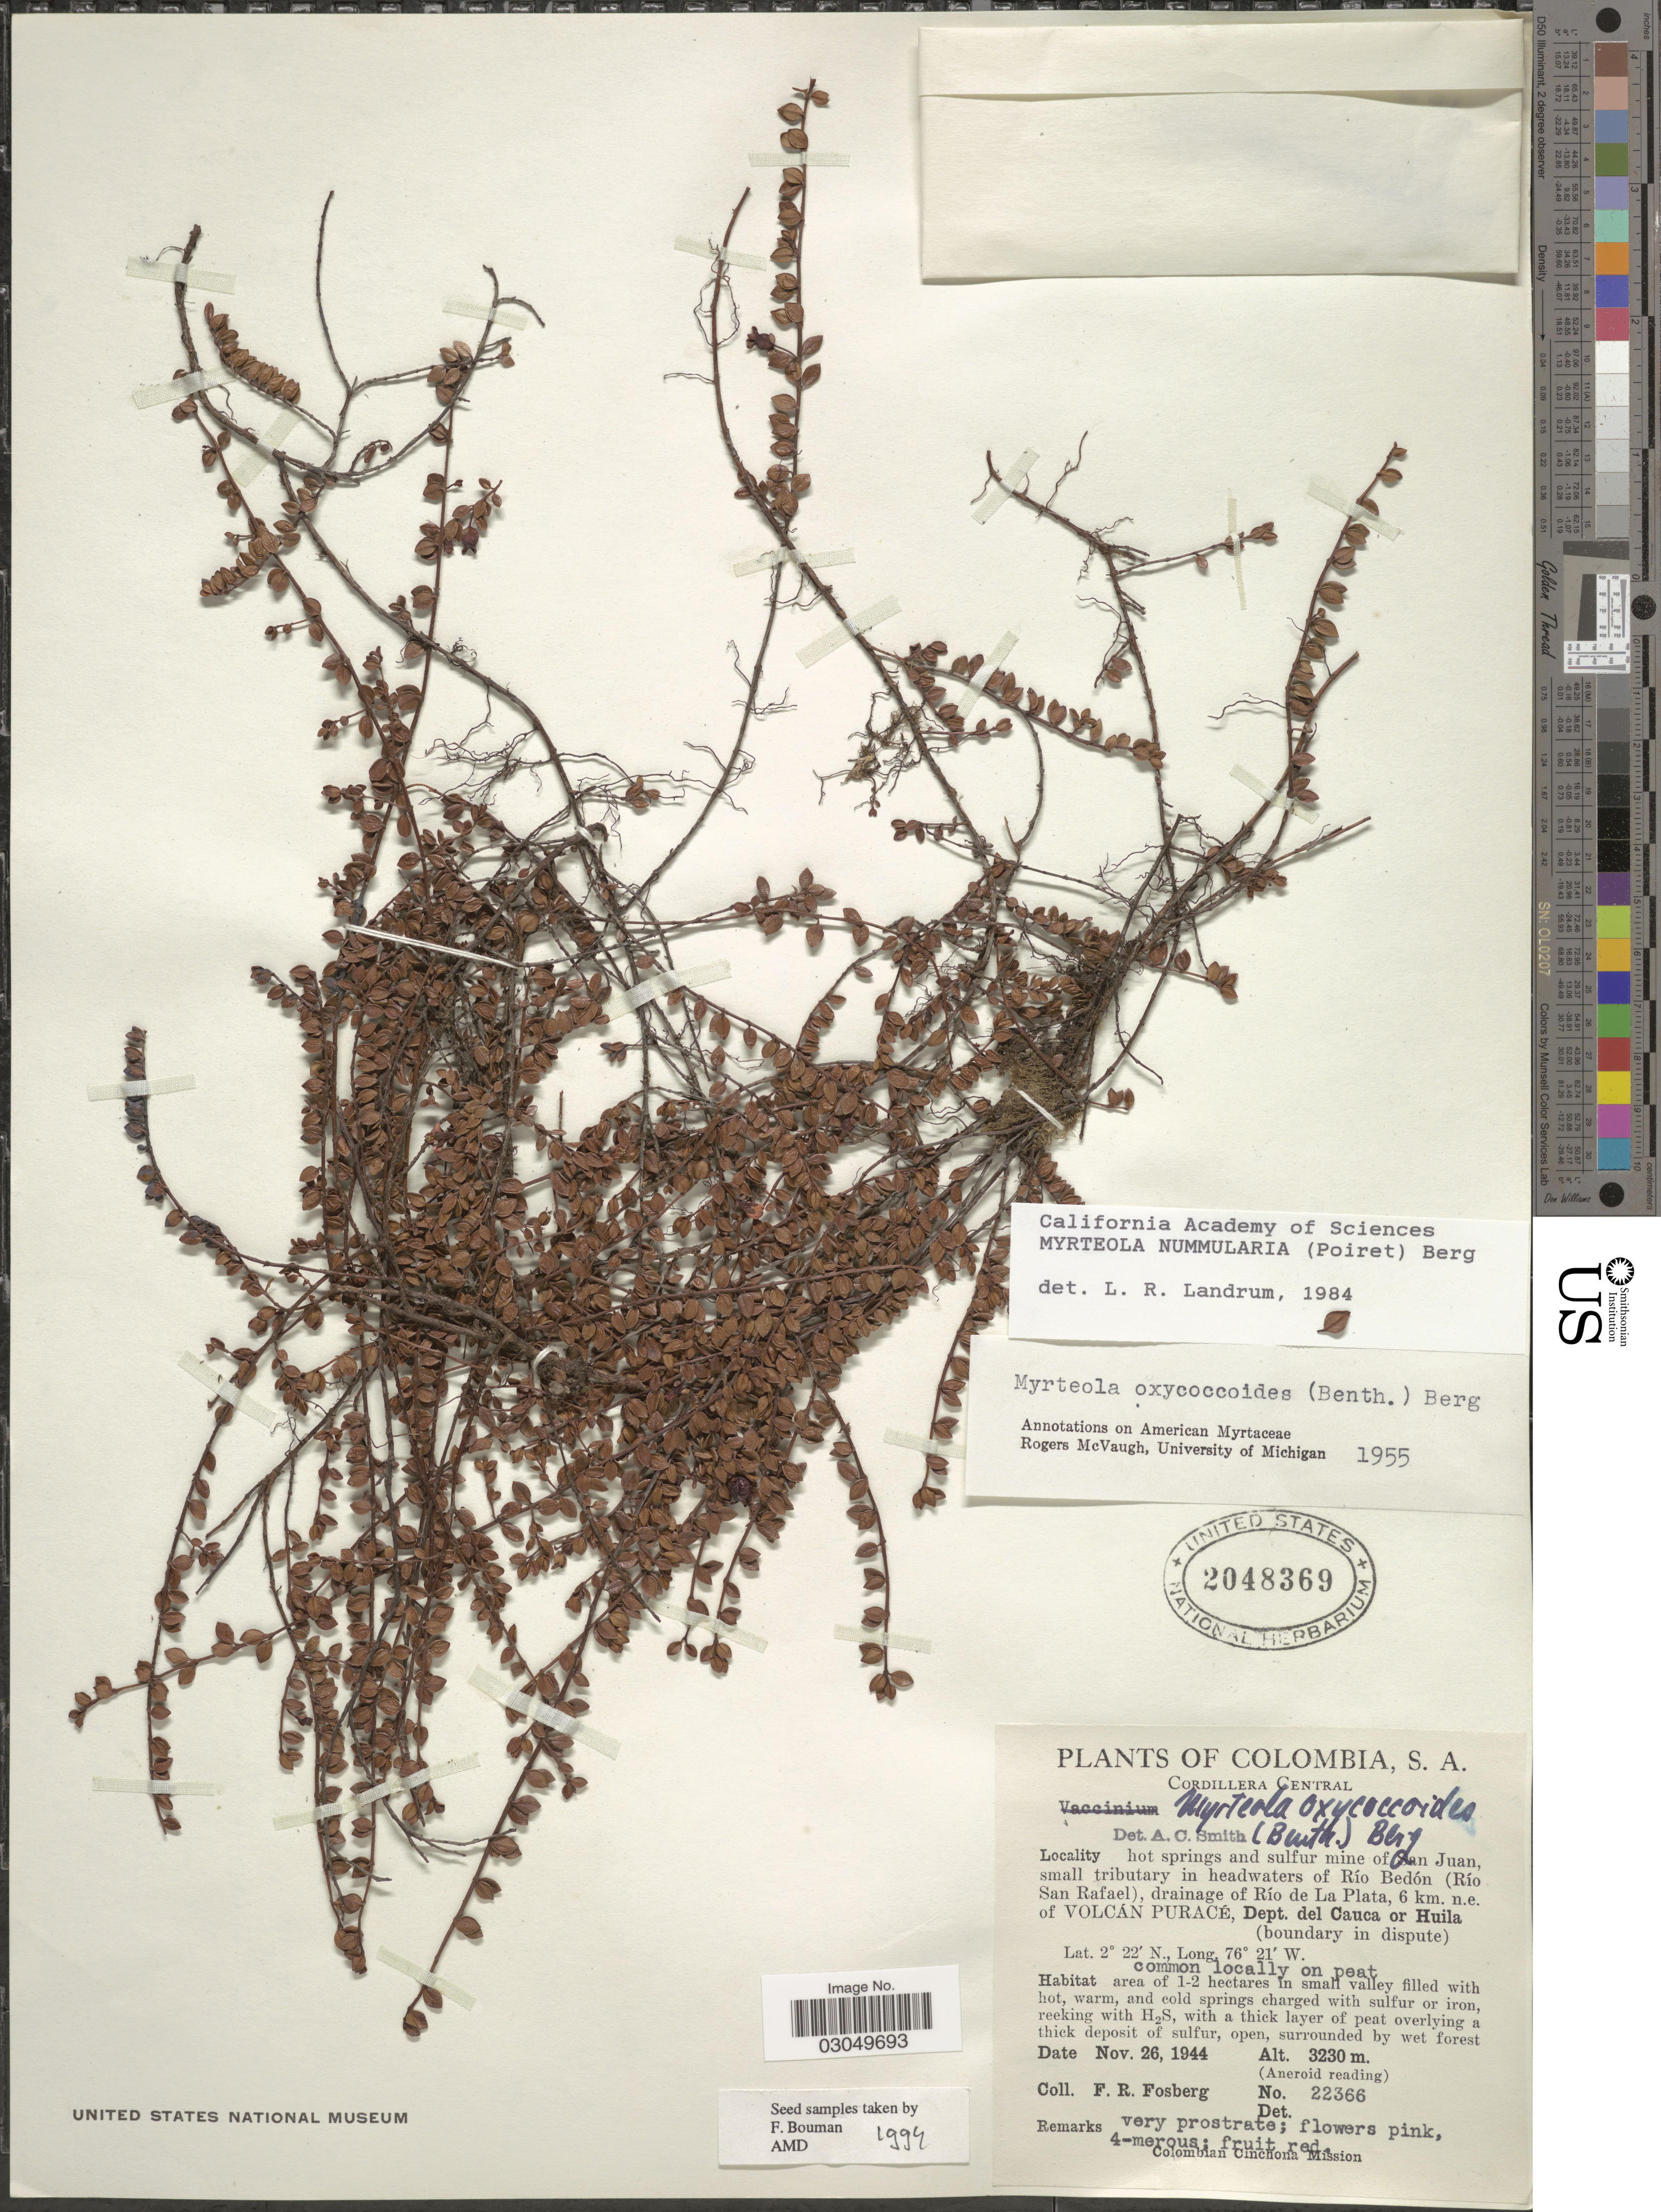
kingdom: Plantae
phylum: Tracheophyta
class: Magnoliopsida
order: Myrtales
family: Myrtaceae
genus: Myrteola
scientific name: Myrteola nummularia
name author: (Lam.) O. Berg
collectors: F. R. Fosberg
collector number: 22366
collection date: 1944-11-26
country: Colombia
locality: Cordillera Central. Hot springs and sulfur mine of San Juan, small tributary in headwaters of Río Bedón (Río San Rafael), drainage of Río de La Plata, 6 km. n.e. of Volcán Puracé, Dept. del Cauca or Huila.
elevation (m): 3230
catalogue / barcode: US 2048369